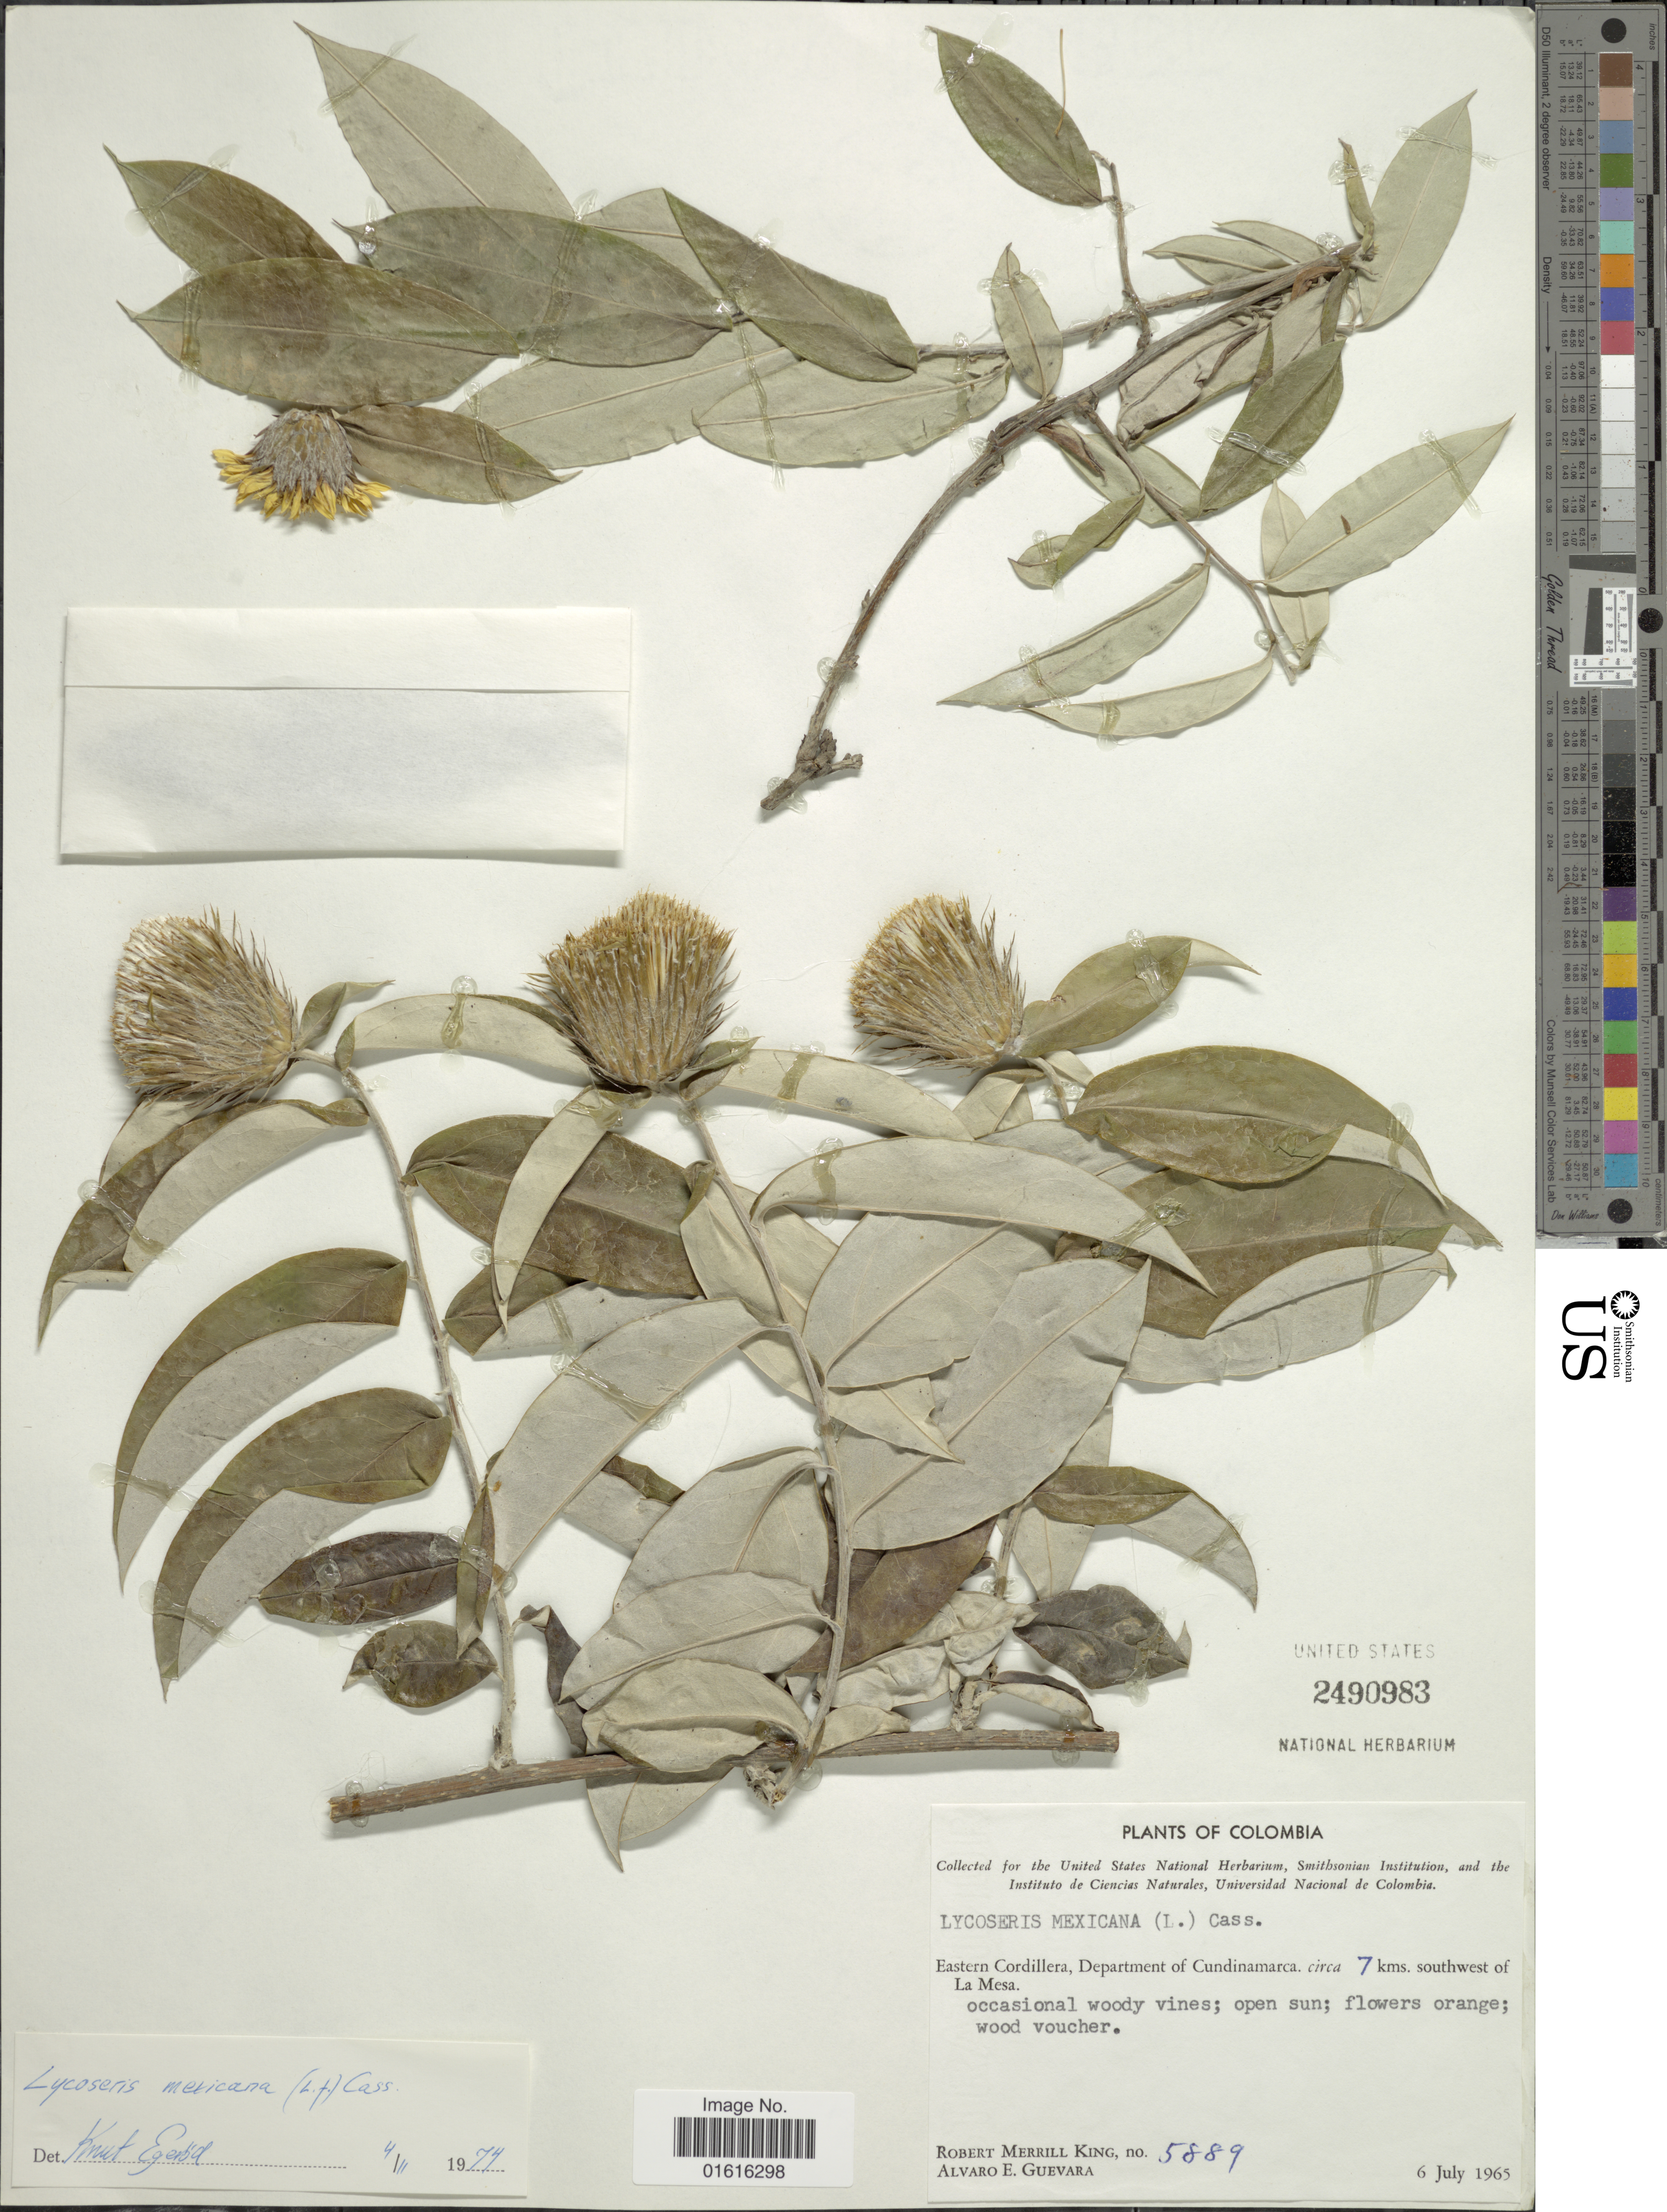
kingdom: Plantae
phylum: Tracheophyta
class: Magnoliopsida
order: Asterales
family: Asteraceae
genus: Lycoseris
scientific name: Lycoseris mexicana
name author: (L. f.) Cass.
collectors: R. M. King & A. E. Guevara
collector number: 5889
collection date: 1965-07-06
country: Colombia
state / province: Cundinamarca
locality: Eastern Cordillera, Department of Cundinamarca, circa 7 kms. southwest of La Mesa.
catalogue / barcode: US 2490983